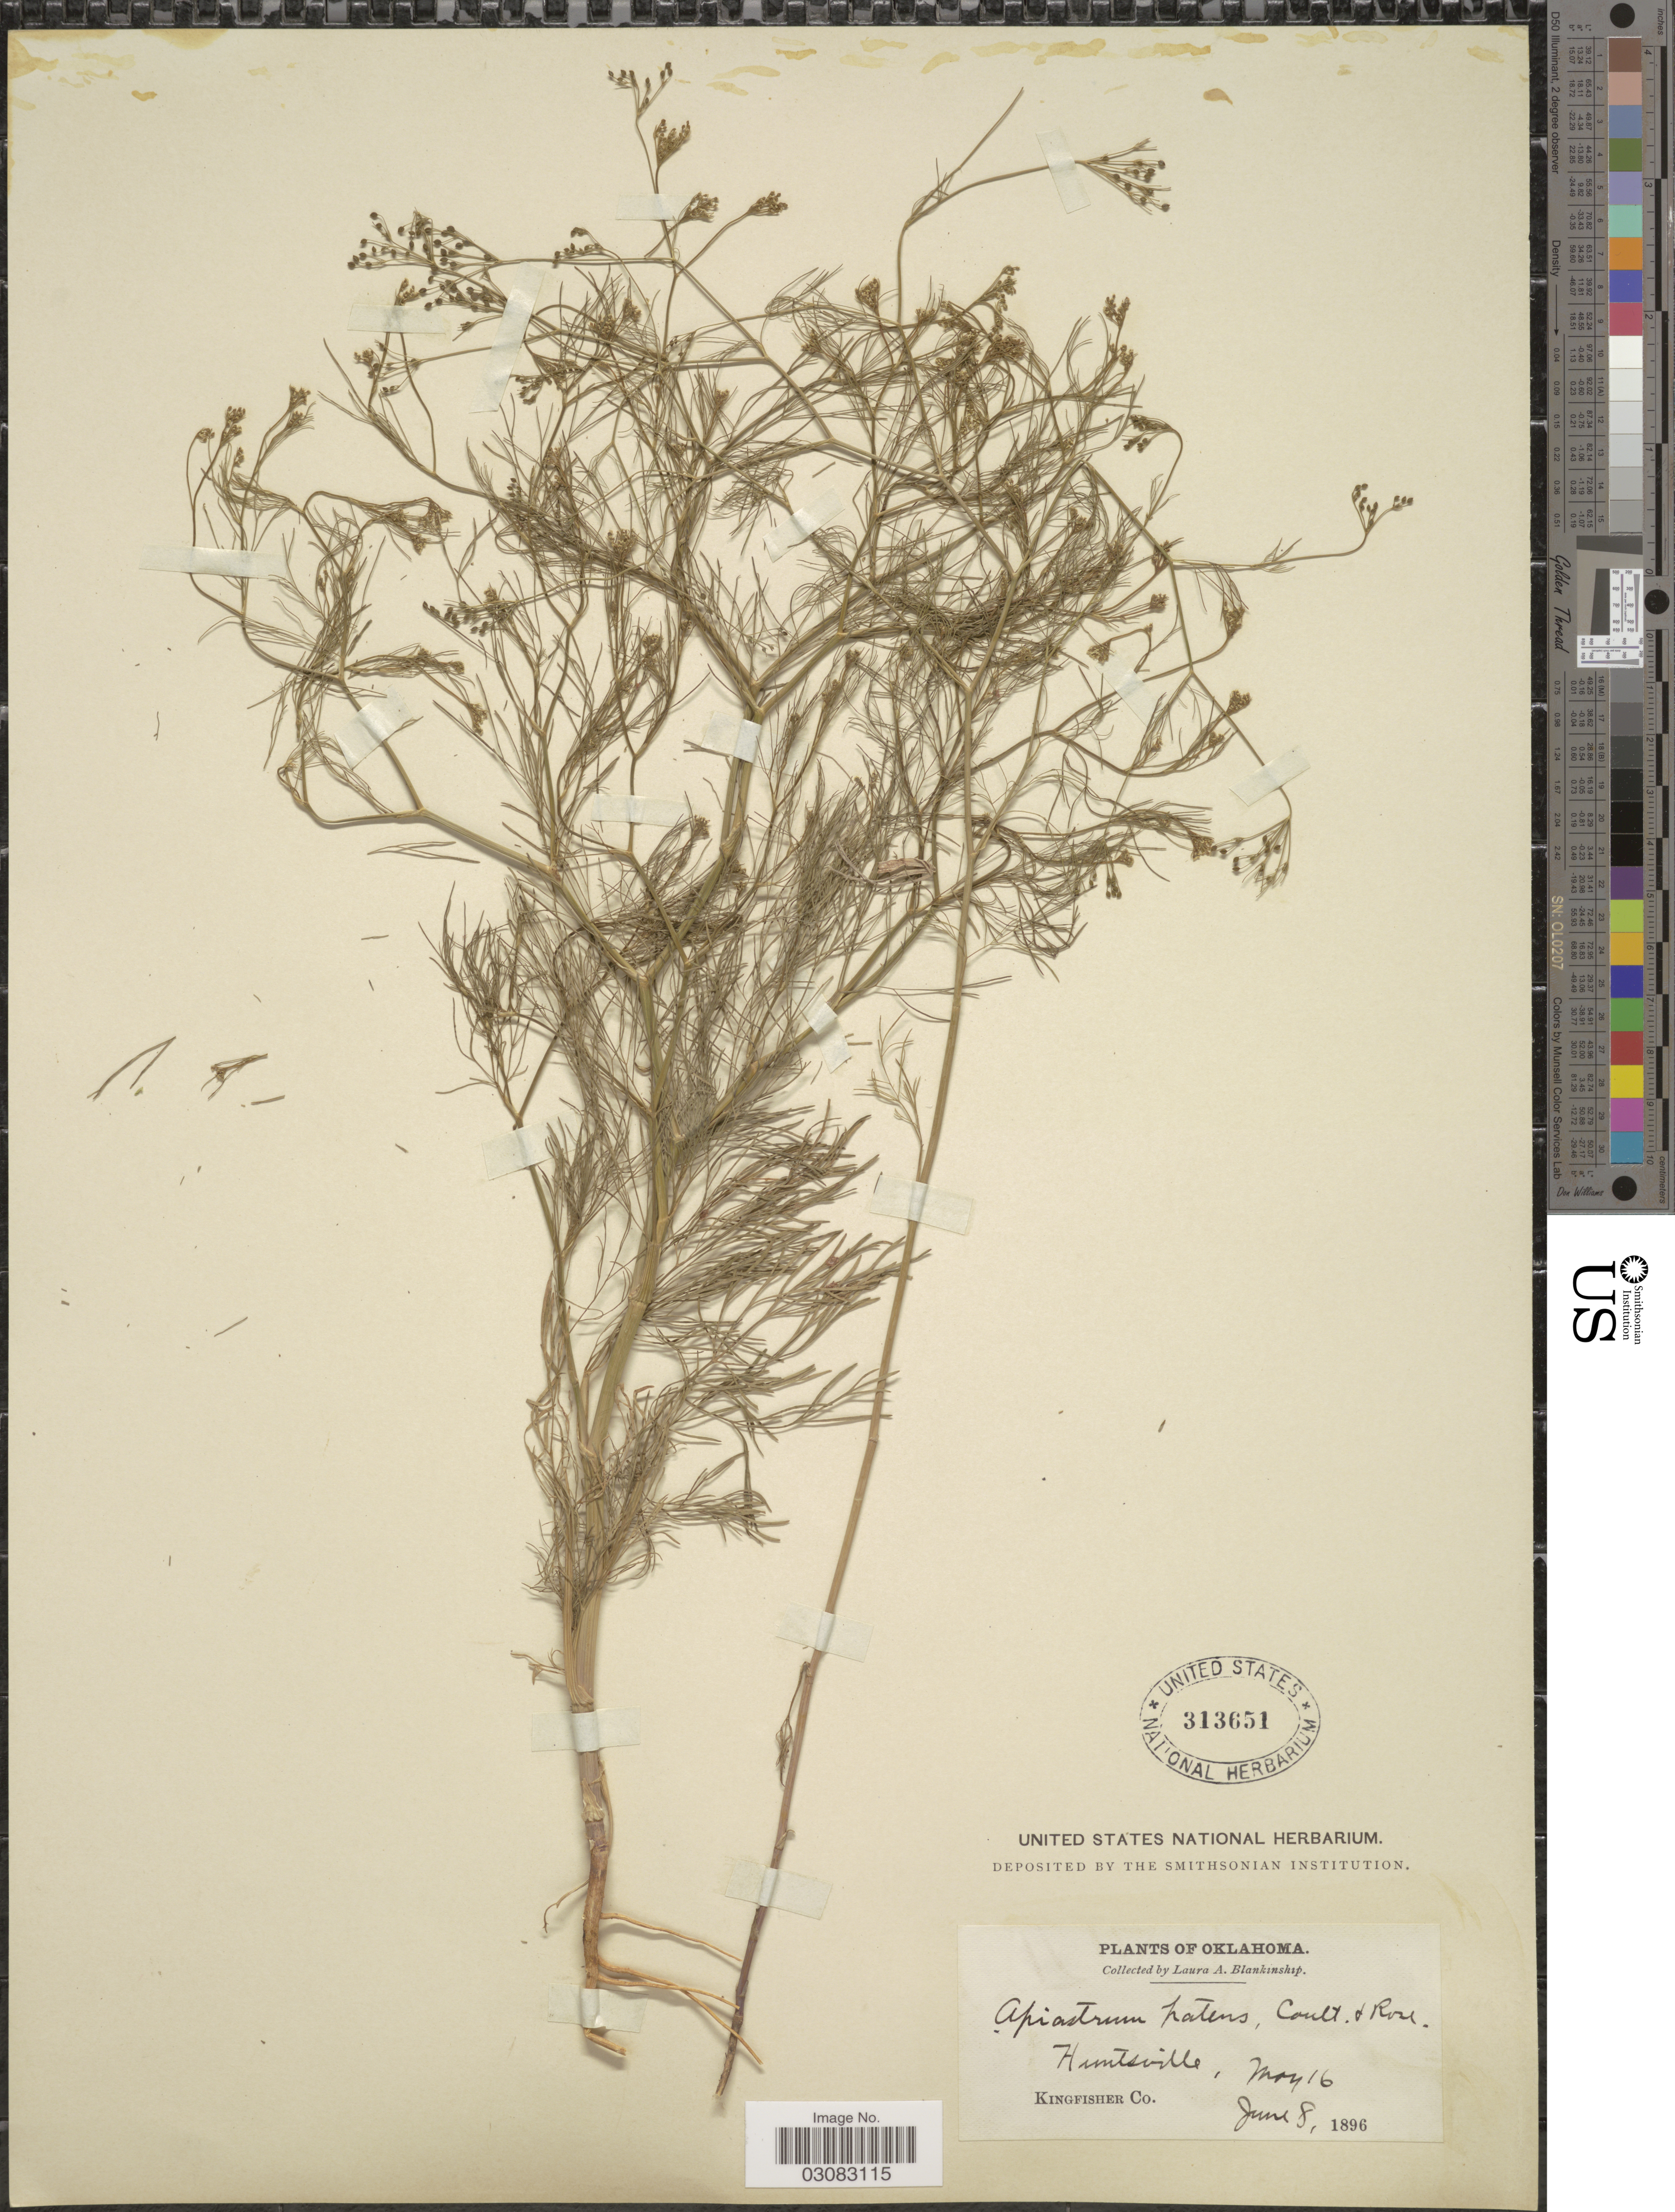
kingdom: Plantae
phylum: Tracheophyta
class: Magnoliopsida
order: Apiales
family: Apiaceae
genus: Spermolepis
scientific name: Spermolepis patens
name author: (Nutt. ex DC.) B.L. Rob.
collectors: L. A. Blankinship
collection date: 1896-05-16/1896-06-08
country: United States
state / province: Oklahoma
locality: Huntsville, Kingfisher Co.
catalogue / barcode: US 313651